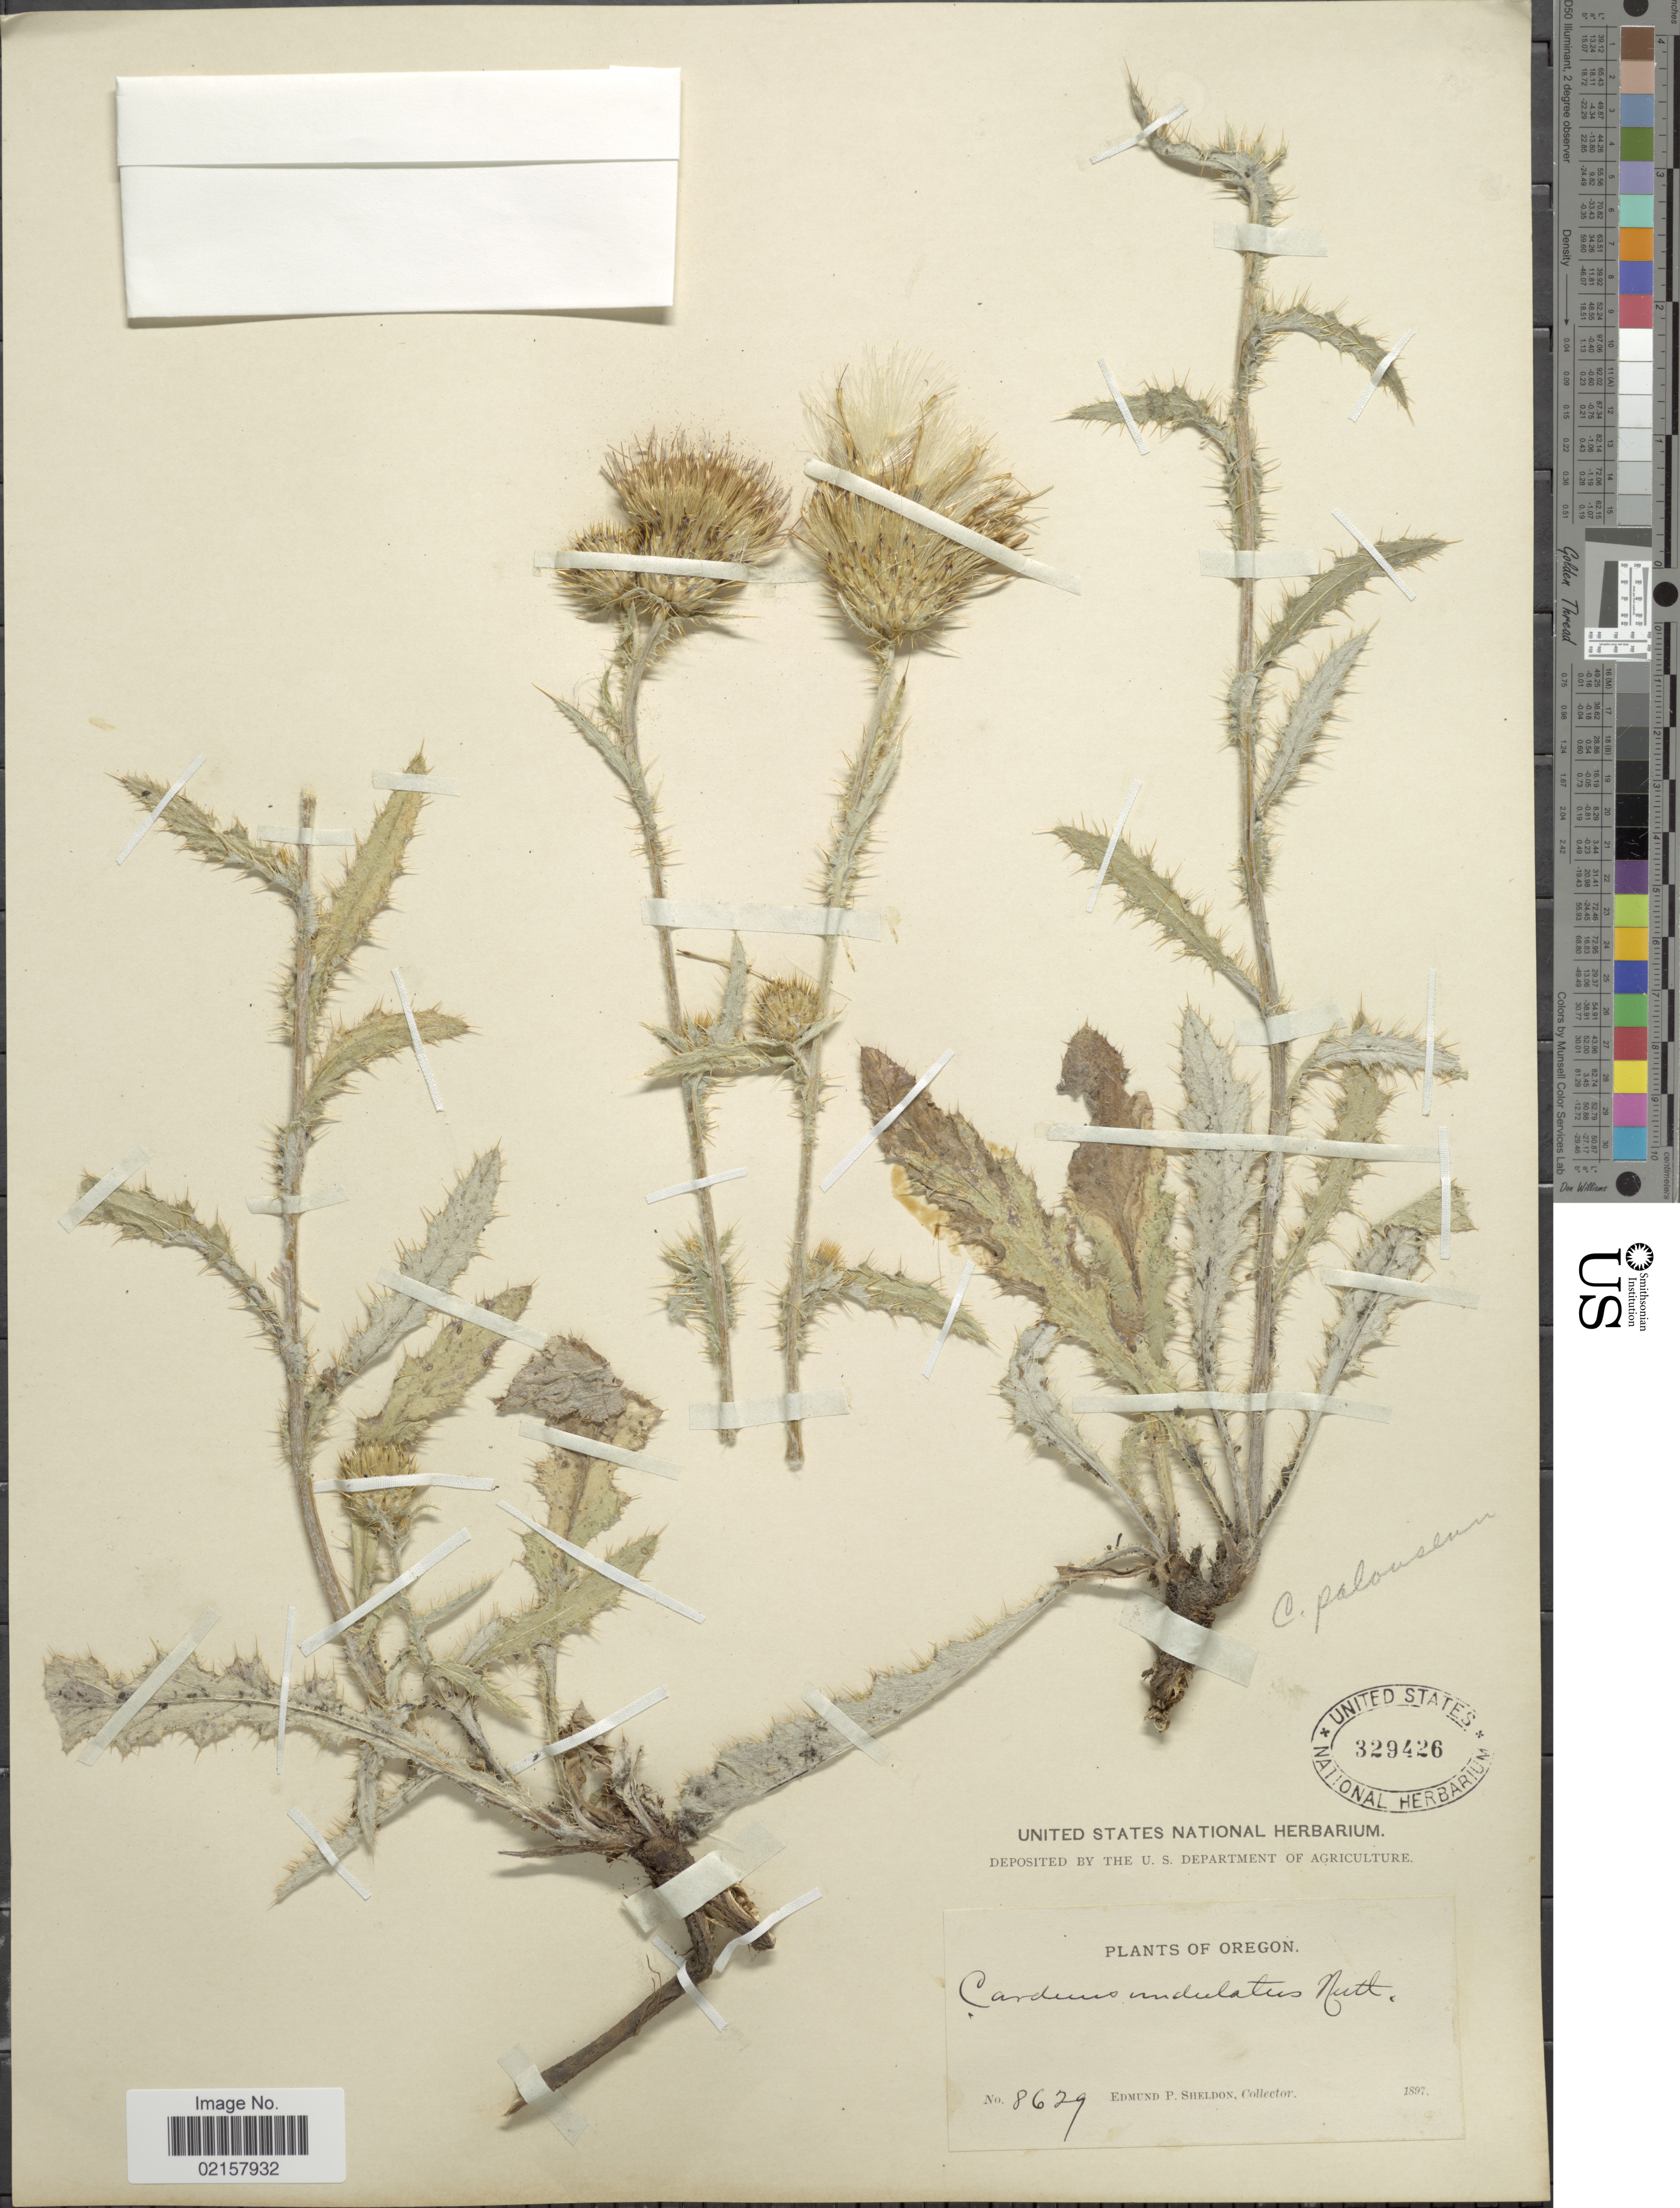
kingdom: Plantae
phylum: Tracheophyta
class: Magnoliopsida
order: Asterales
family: Asteraceae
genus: Cirsium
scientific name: Cirsium undulatum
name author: (Nutt.) Spreng.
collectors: E. P. Sheldon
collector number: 8629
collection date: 1897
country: United States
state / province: Oregon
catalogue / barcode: US 329426